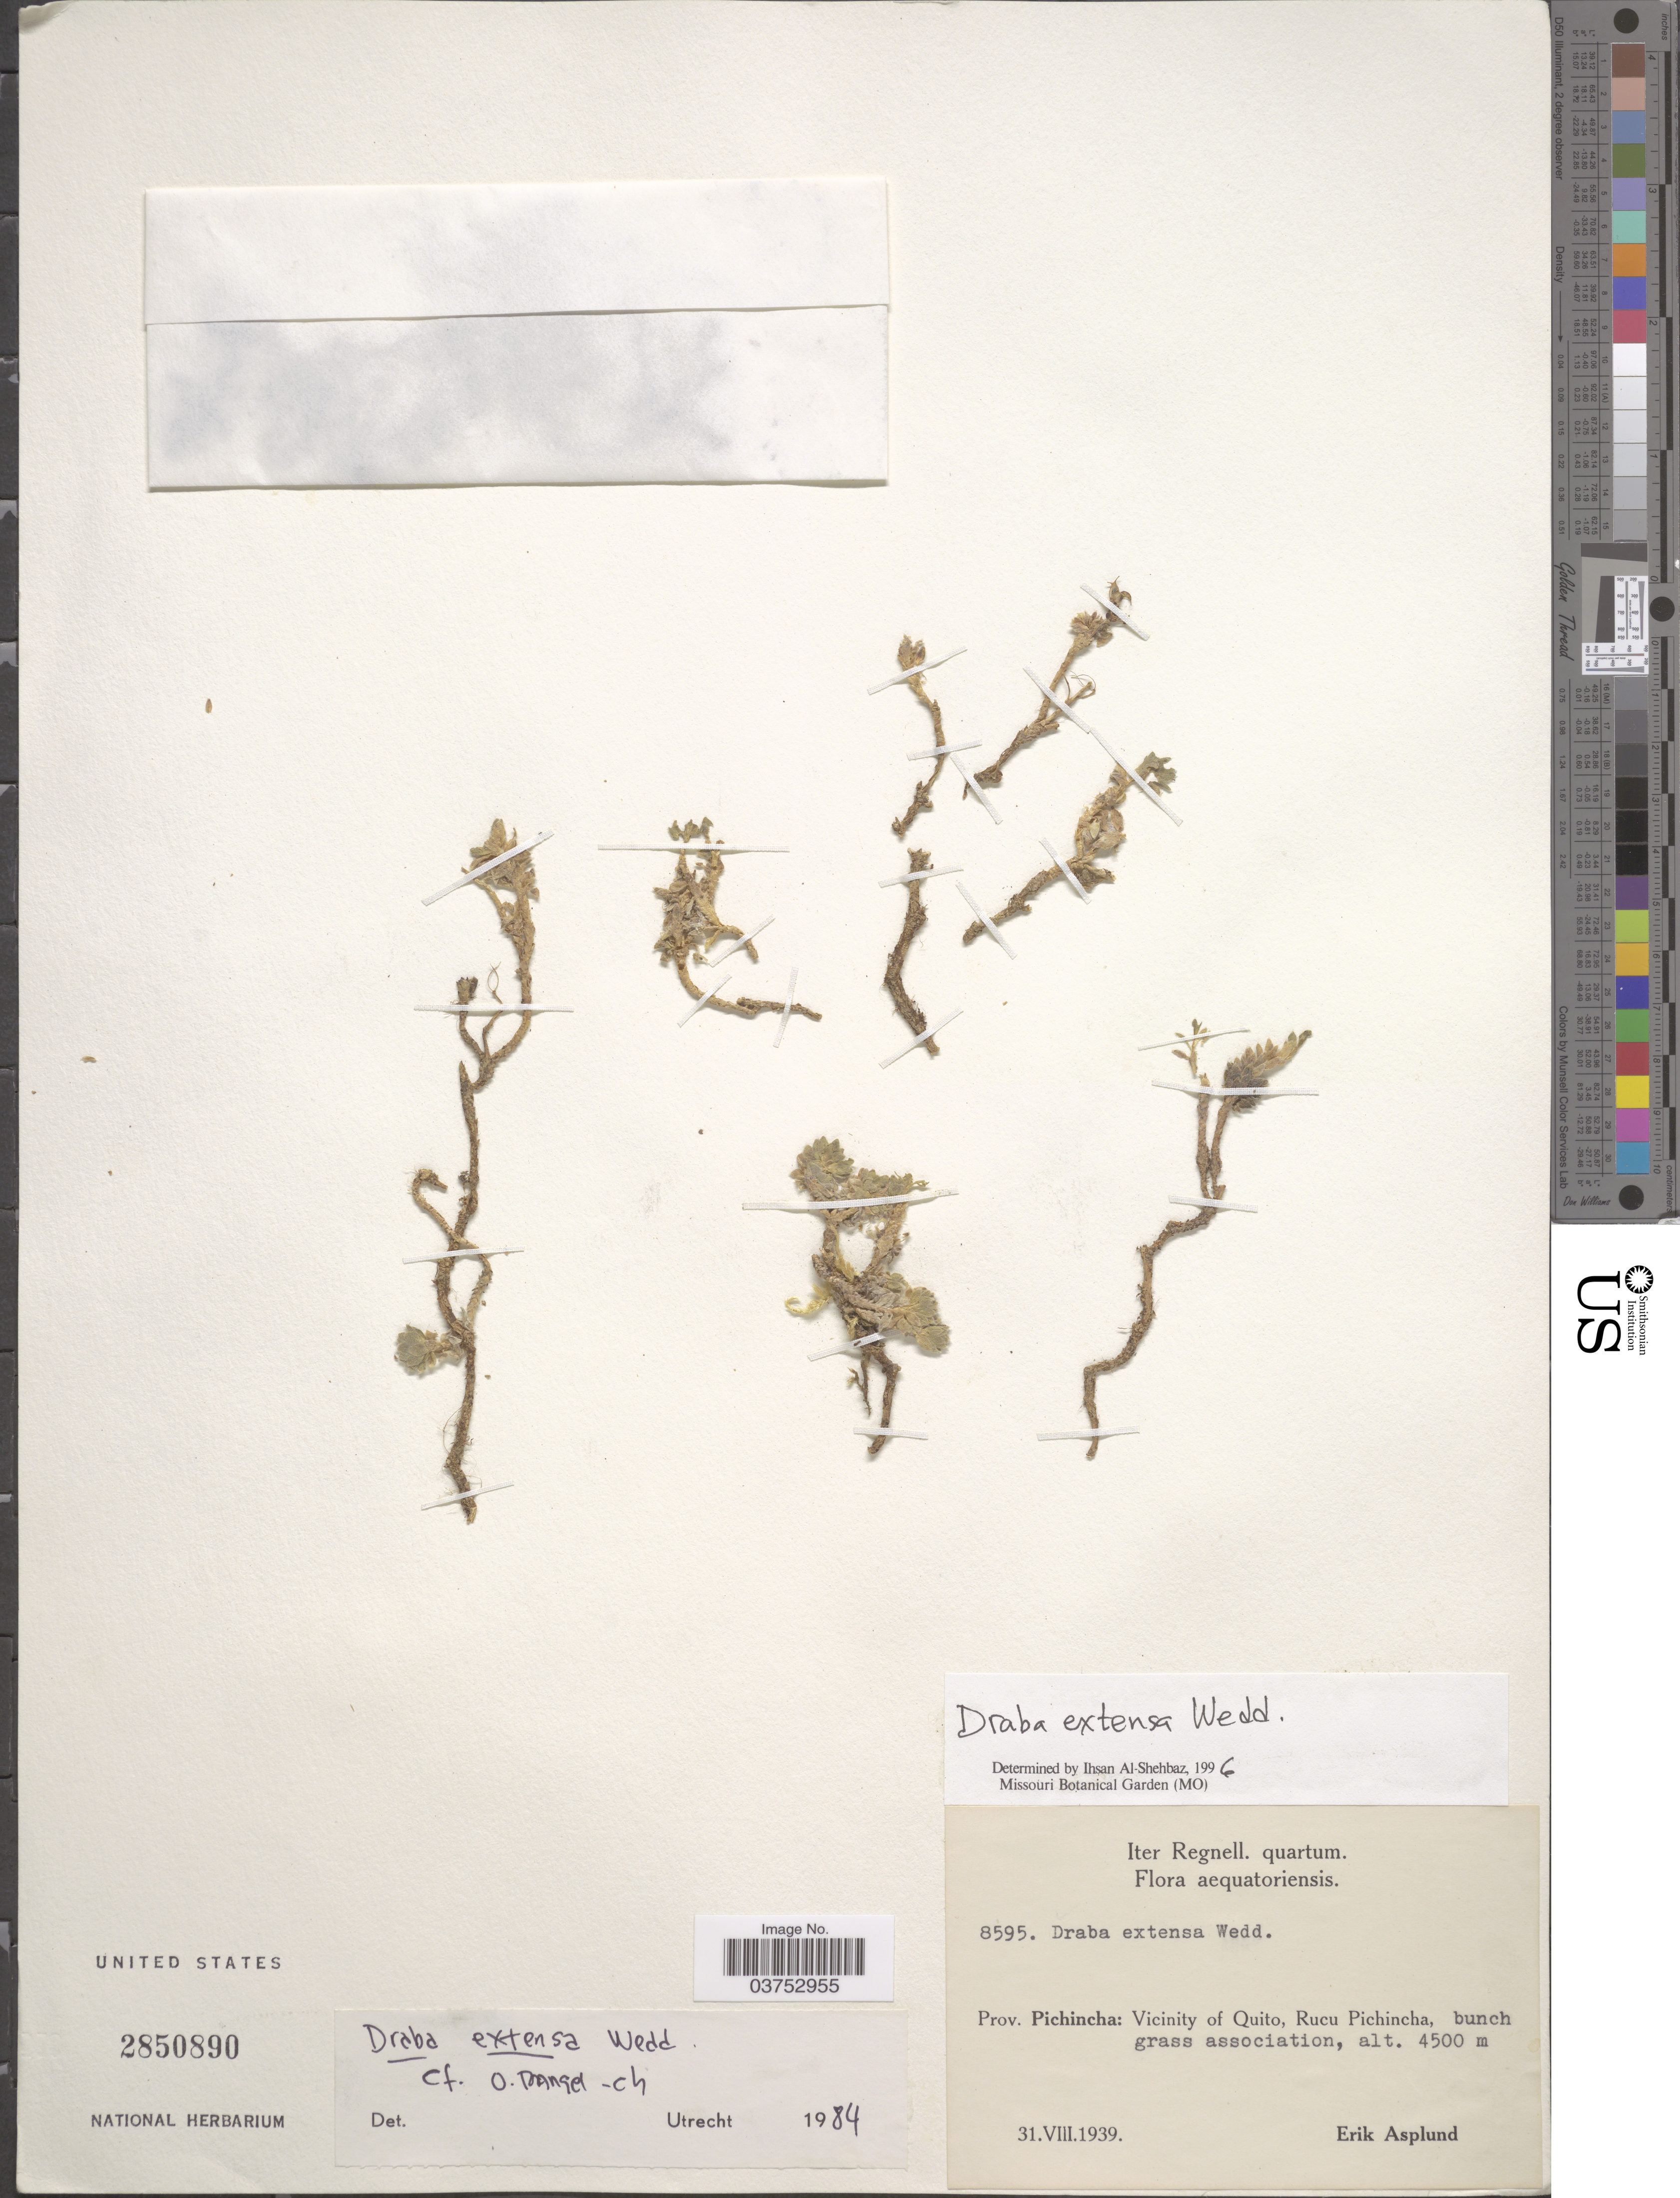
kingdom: Plantae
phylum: Tracheophyta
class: Magnoliopsida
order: Brassicales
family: Brassicaceae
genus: Draba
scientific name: Draba extensa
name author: (A. Gray) Wedd.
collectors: E. Asplund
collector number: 8595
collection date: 1939-08-31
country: Ecuador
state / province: Pichincha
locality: Vicinity of Quito, Rucu Pichincha.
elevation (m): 4500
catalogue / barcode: US 2850890